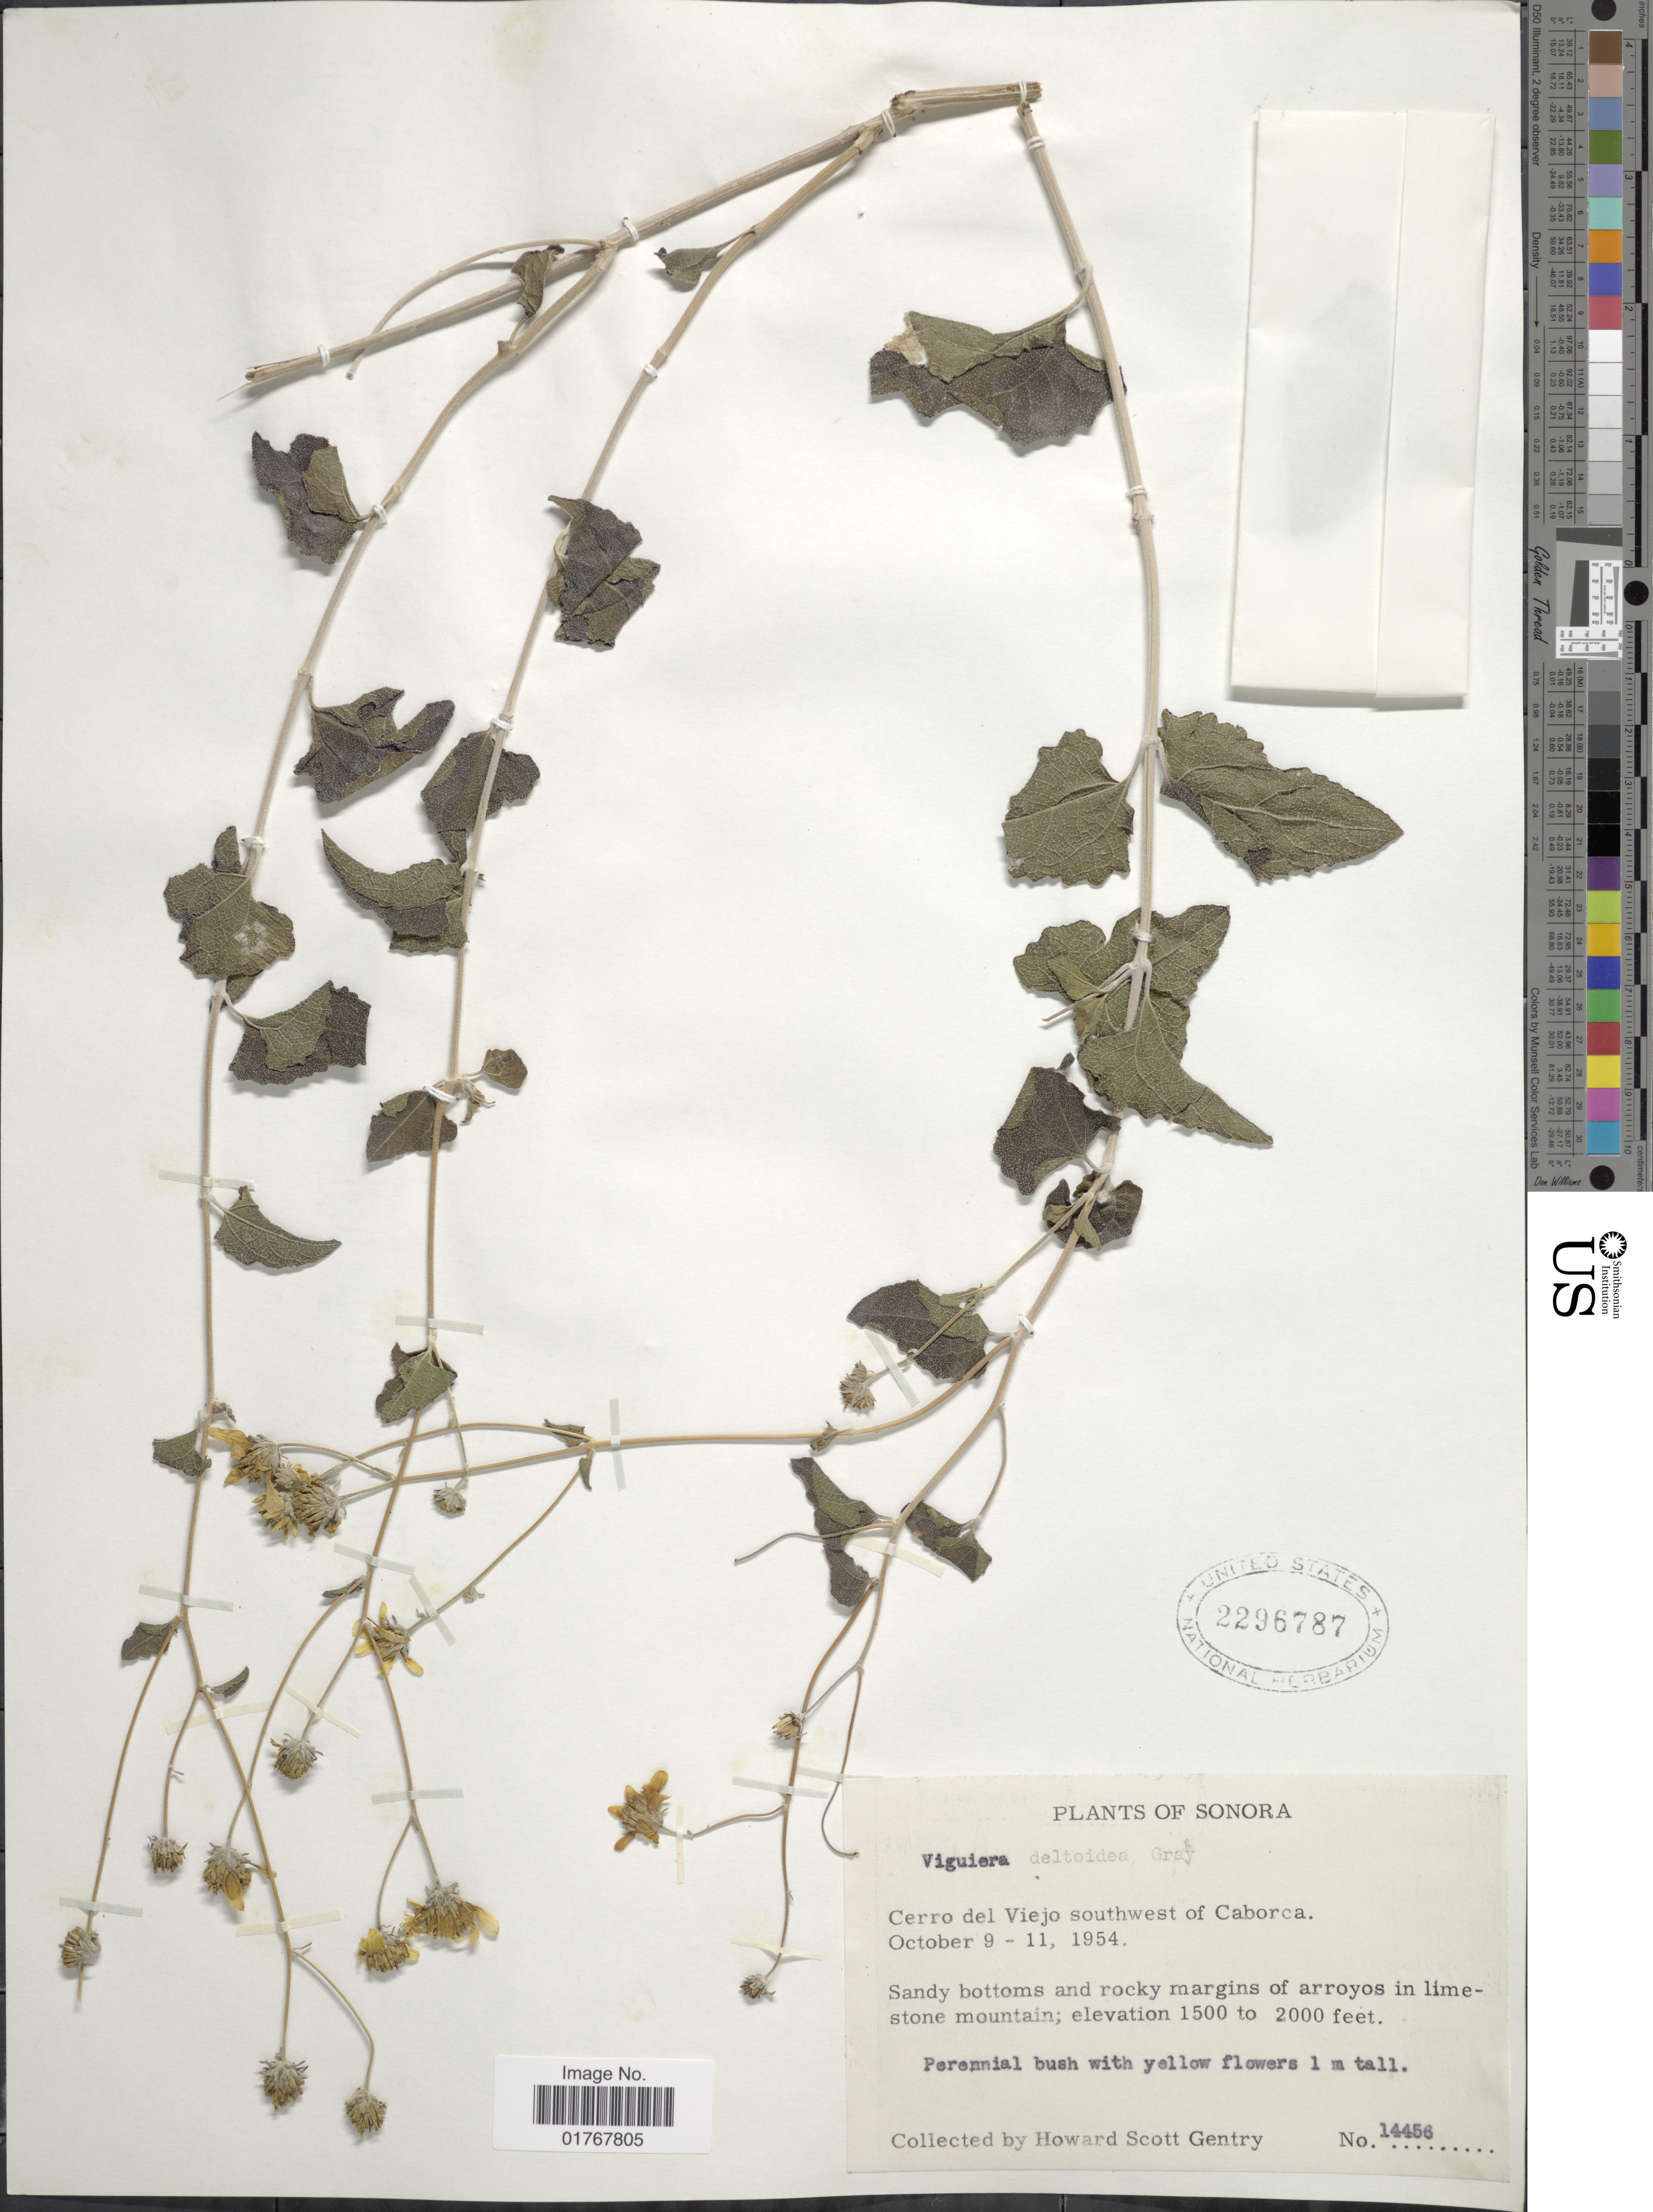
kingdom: Plantae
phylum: Tracheophyta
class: Magnoliopsida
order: Asterales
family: Asteraceae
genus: Viguiera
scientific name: Viguiera deltoidea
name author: A. Gray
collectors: H. S. Gentry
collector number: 14456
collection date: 1954-10-09/1954-10-11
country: Mexico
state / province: Sonora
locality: Cerro del Viejo southwest of Caborca, Sandy bottoms and rocky margins of arroyos in limestone mountain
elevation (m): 457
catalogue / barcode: US 2296787